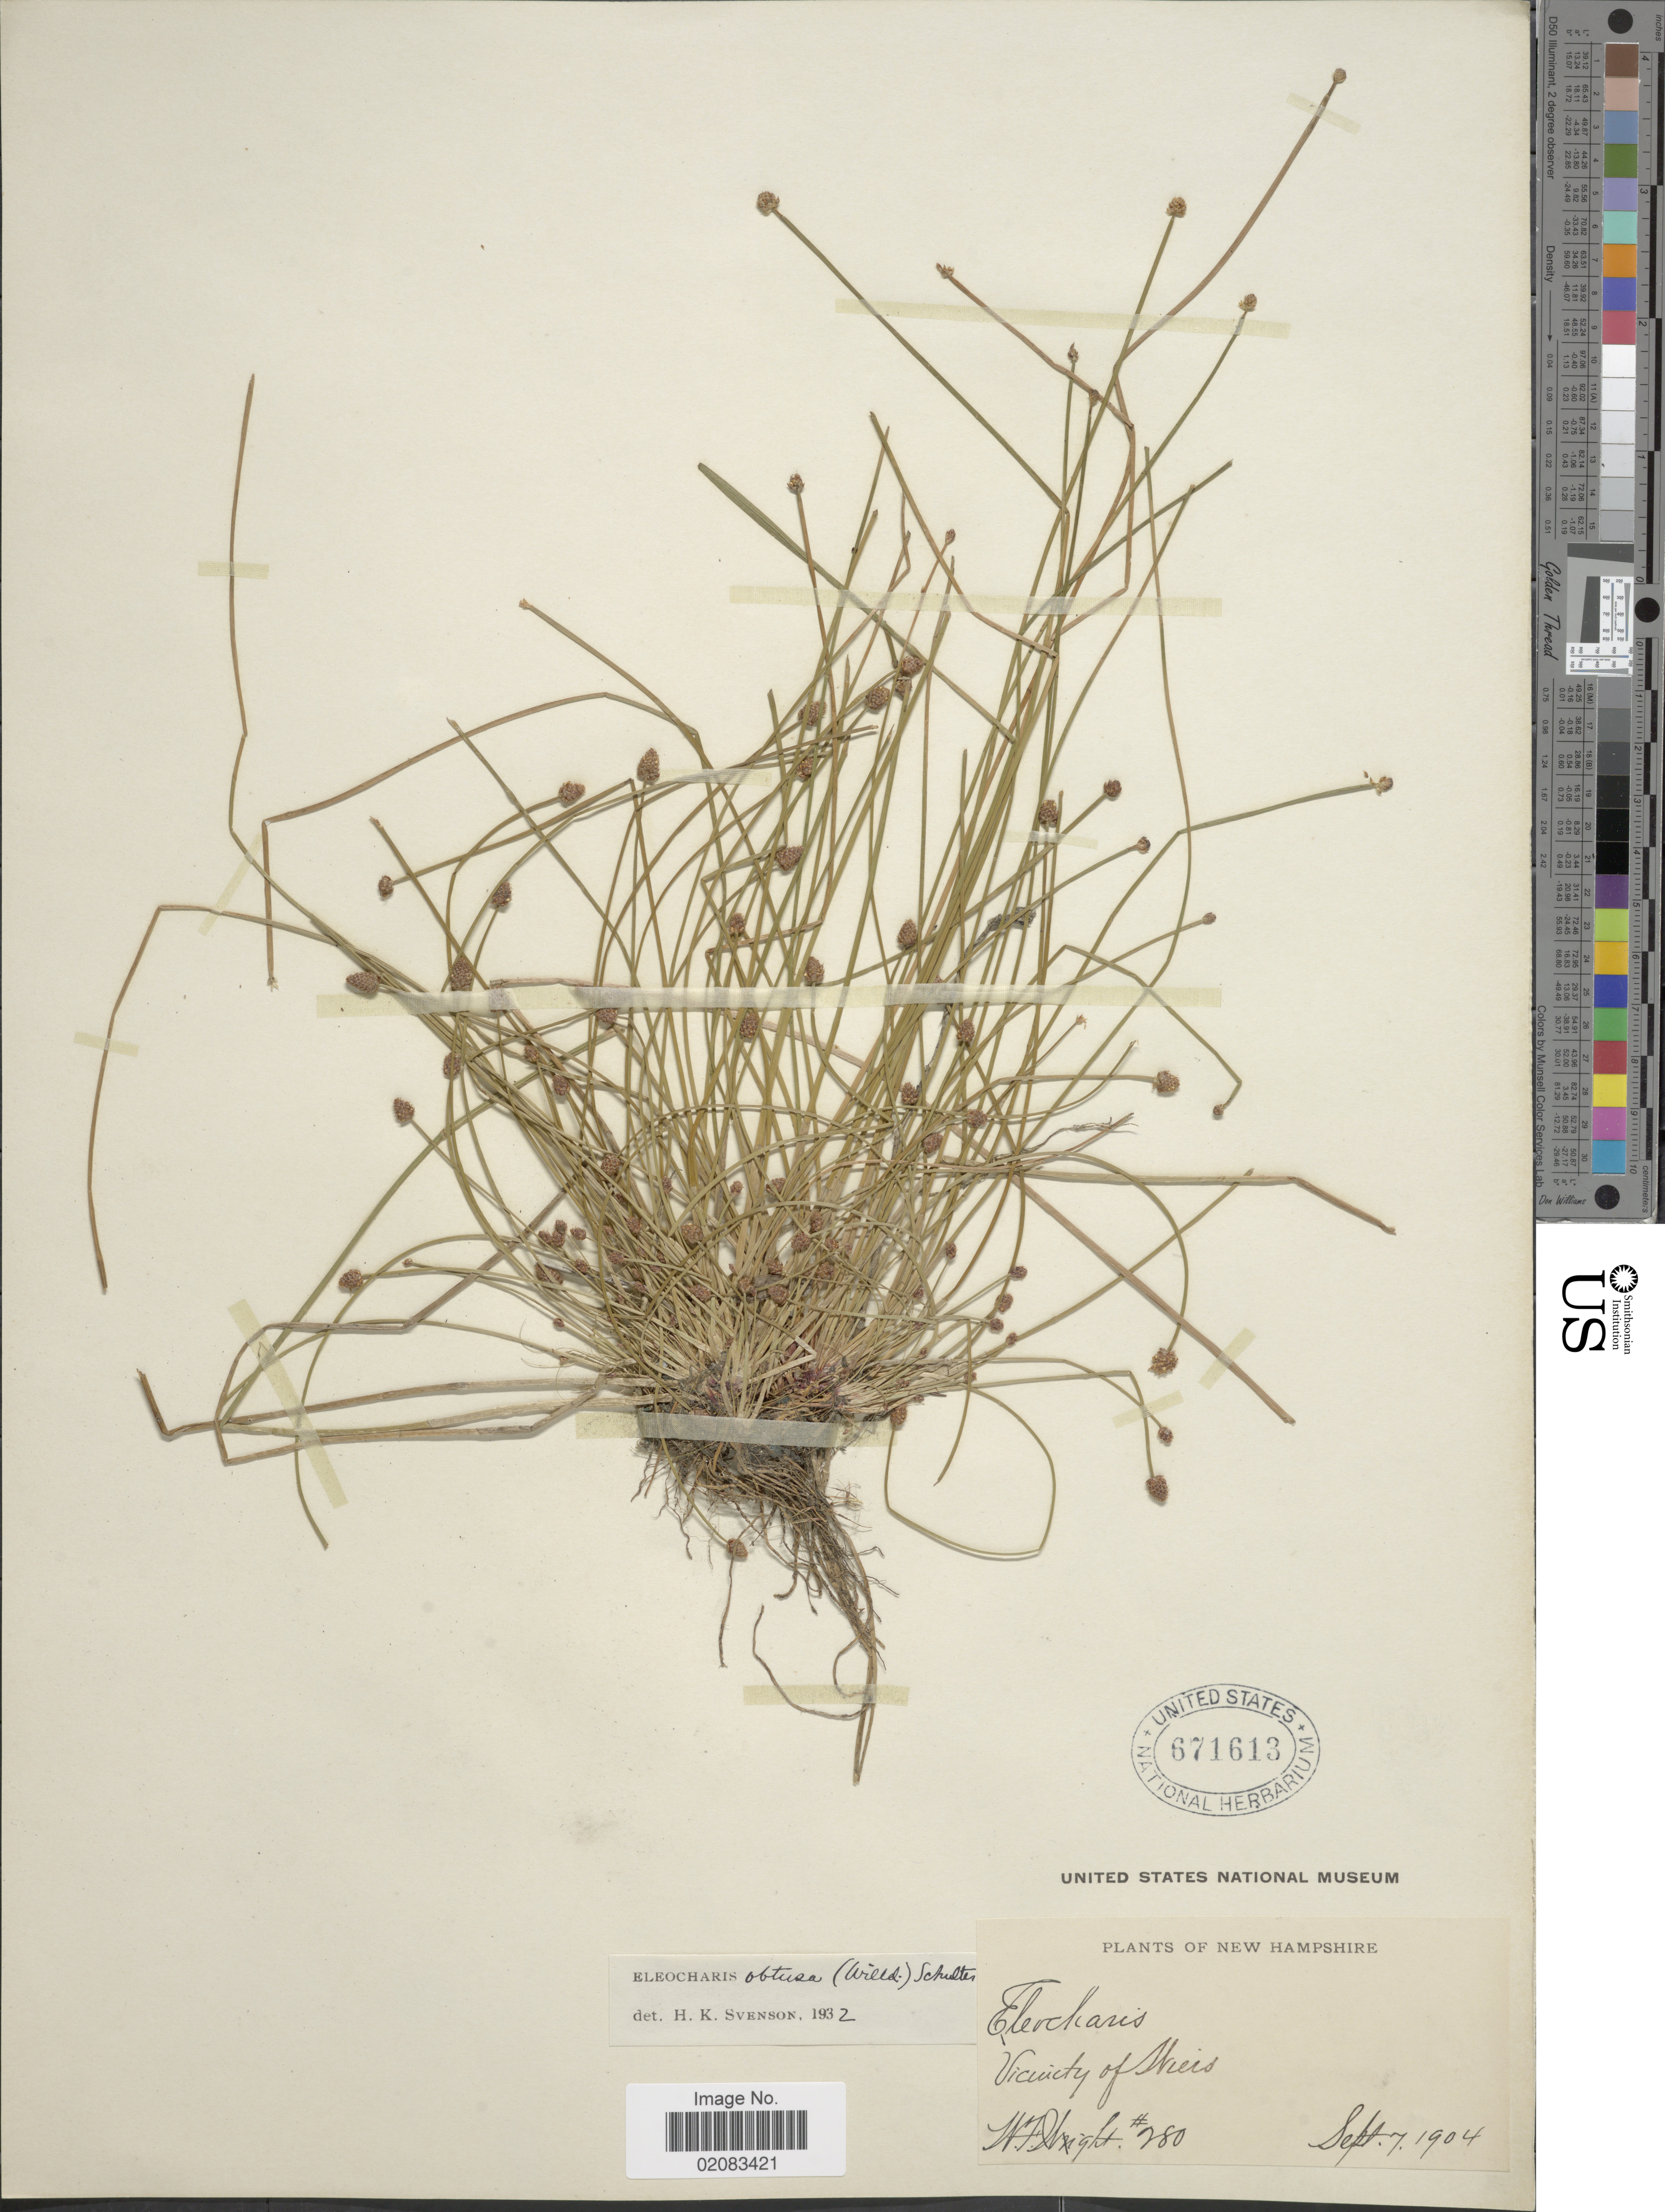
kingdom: Plantae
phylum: Tracheophyta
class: Liliopsida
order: Poales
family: Cyperaceae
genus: Eleocharis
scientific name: Eleocharis obtusa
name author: (Willd.) Schult.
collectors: W. F. Wright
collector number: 280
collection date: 1904-09-07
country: United States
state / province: New Hampshire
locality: Vicinity of Weiss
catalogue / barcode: US 671613